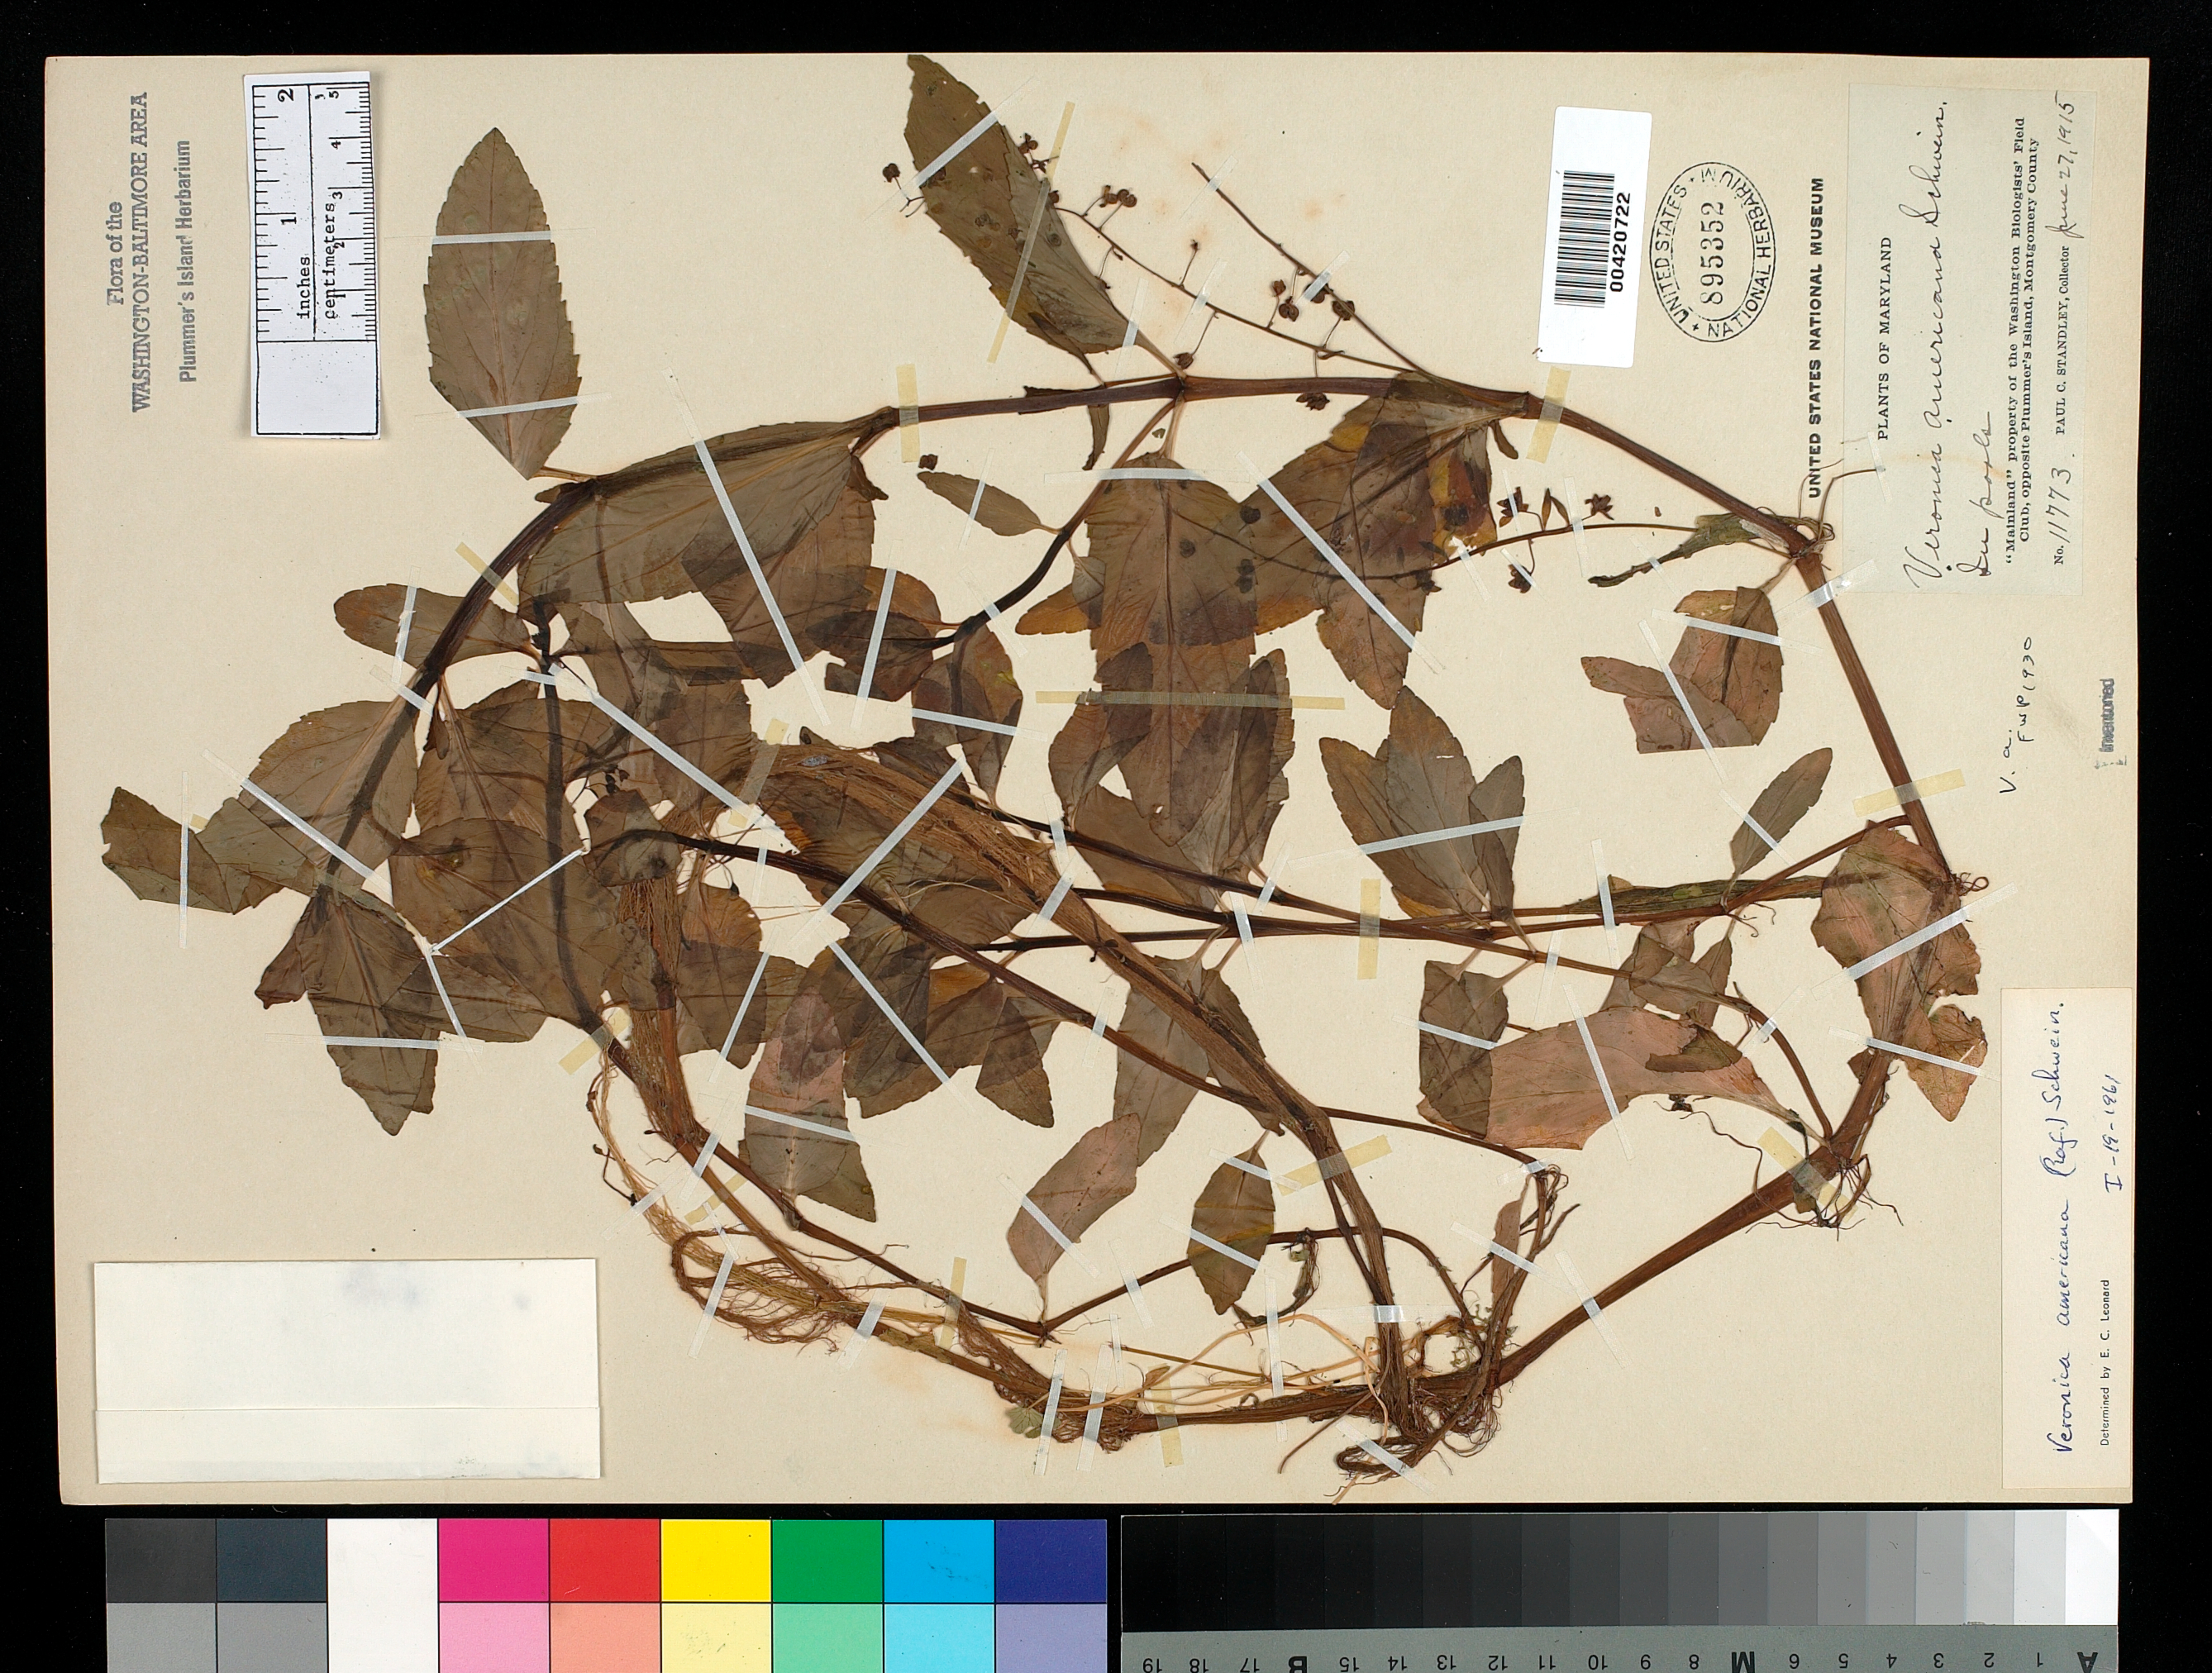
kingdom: Plantae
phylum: Tracheophyta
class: Magnoliopsida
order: Lamiales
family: Plantaginaceae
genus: Veronica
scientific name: Veronica americana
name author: Schwein. ex Benth.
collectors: P. C. Standley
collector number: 11773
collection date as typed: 27 Jun 1915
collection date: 1915-06-27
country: United States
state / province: Maryland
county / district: Montgomery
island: Plummers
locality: Plummer's Island C. & O. Canal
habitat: In pools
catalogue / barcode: US 895352